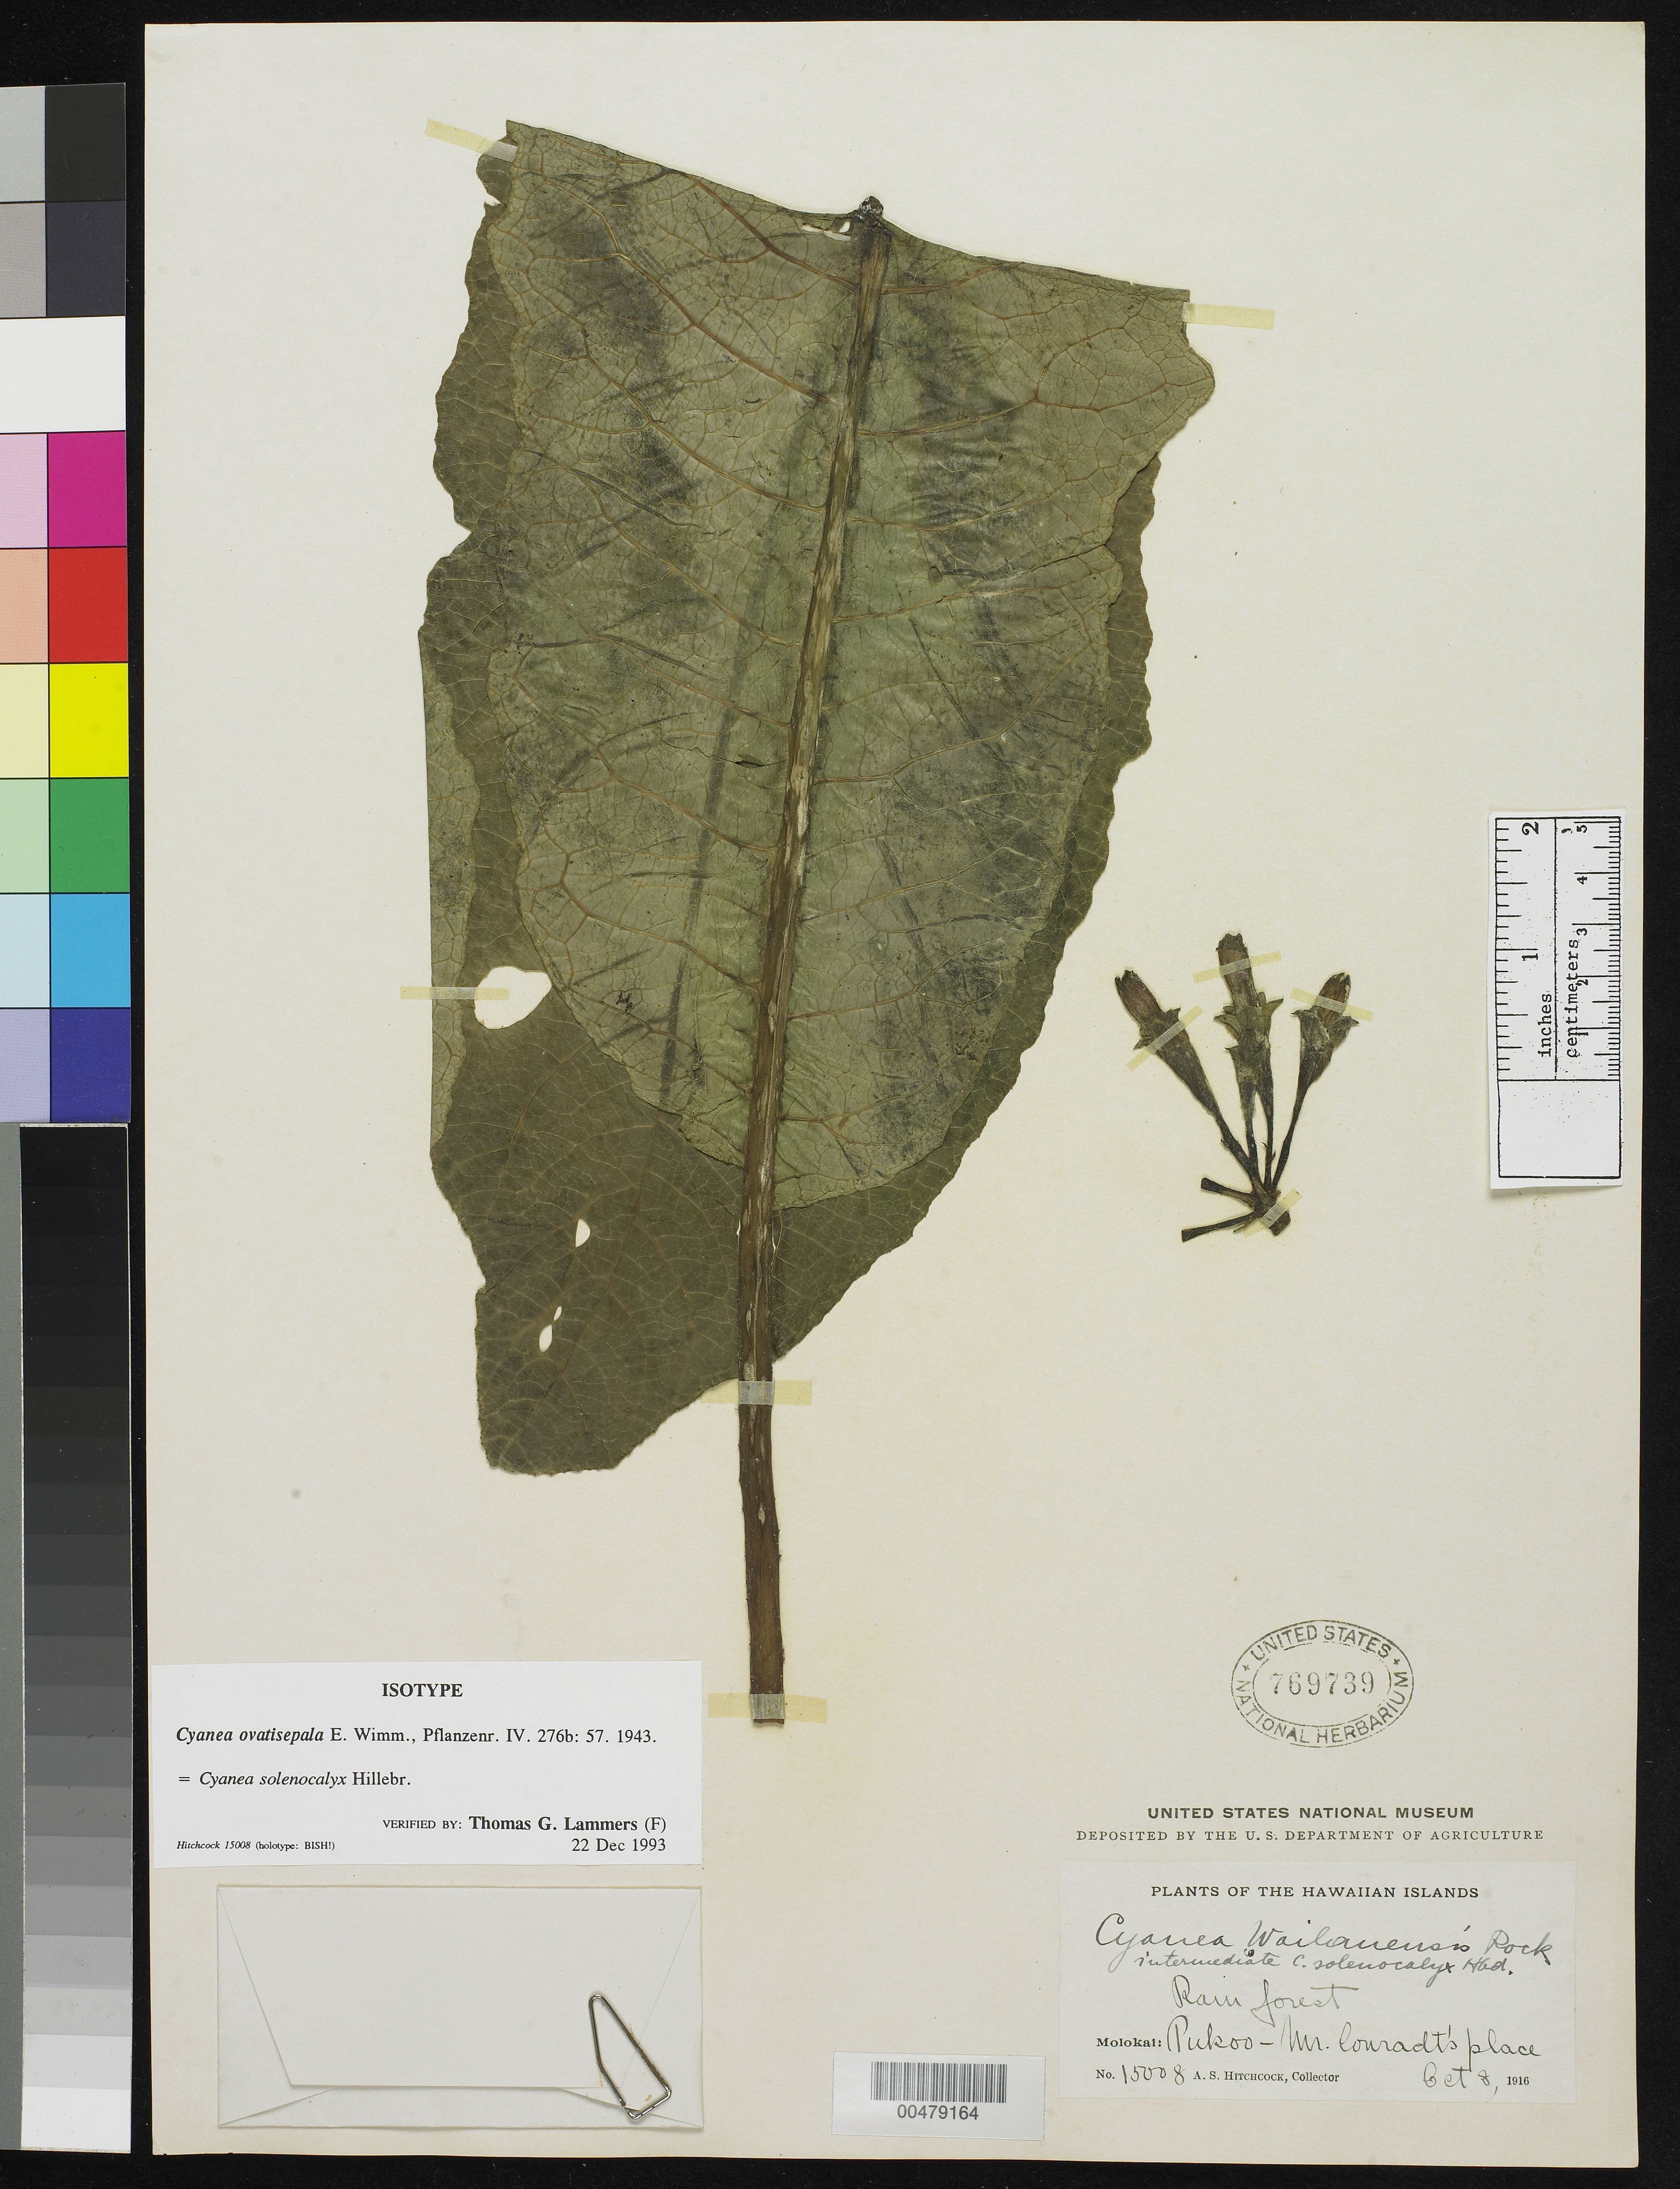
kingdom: Plantae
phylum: Tracheophyta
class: Magnoliopsida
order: Asterales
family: Campanulaceae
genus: Cyanea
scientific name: Cyanea ovatisepala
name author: E. Wimm. in Engl.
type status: Isotype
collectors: A. S. Hitchcock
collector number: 15008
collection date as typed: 08 Oct 1916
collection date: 1916-10-08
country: United States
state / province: Hawaii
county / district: Maui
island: Moloka'i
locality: Pukoo - Mr. Conradt's Place.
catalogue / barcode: US 769739